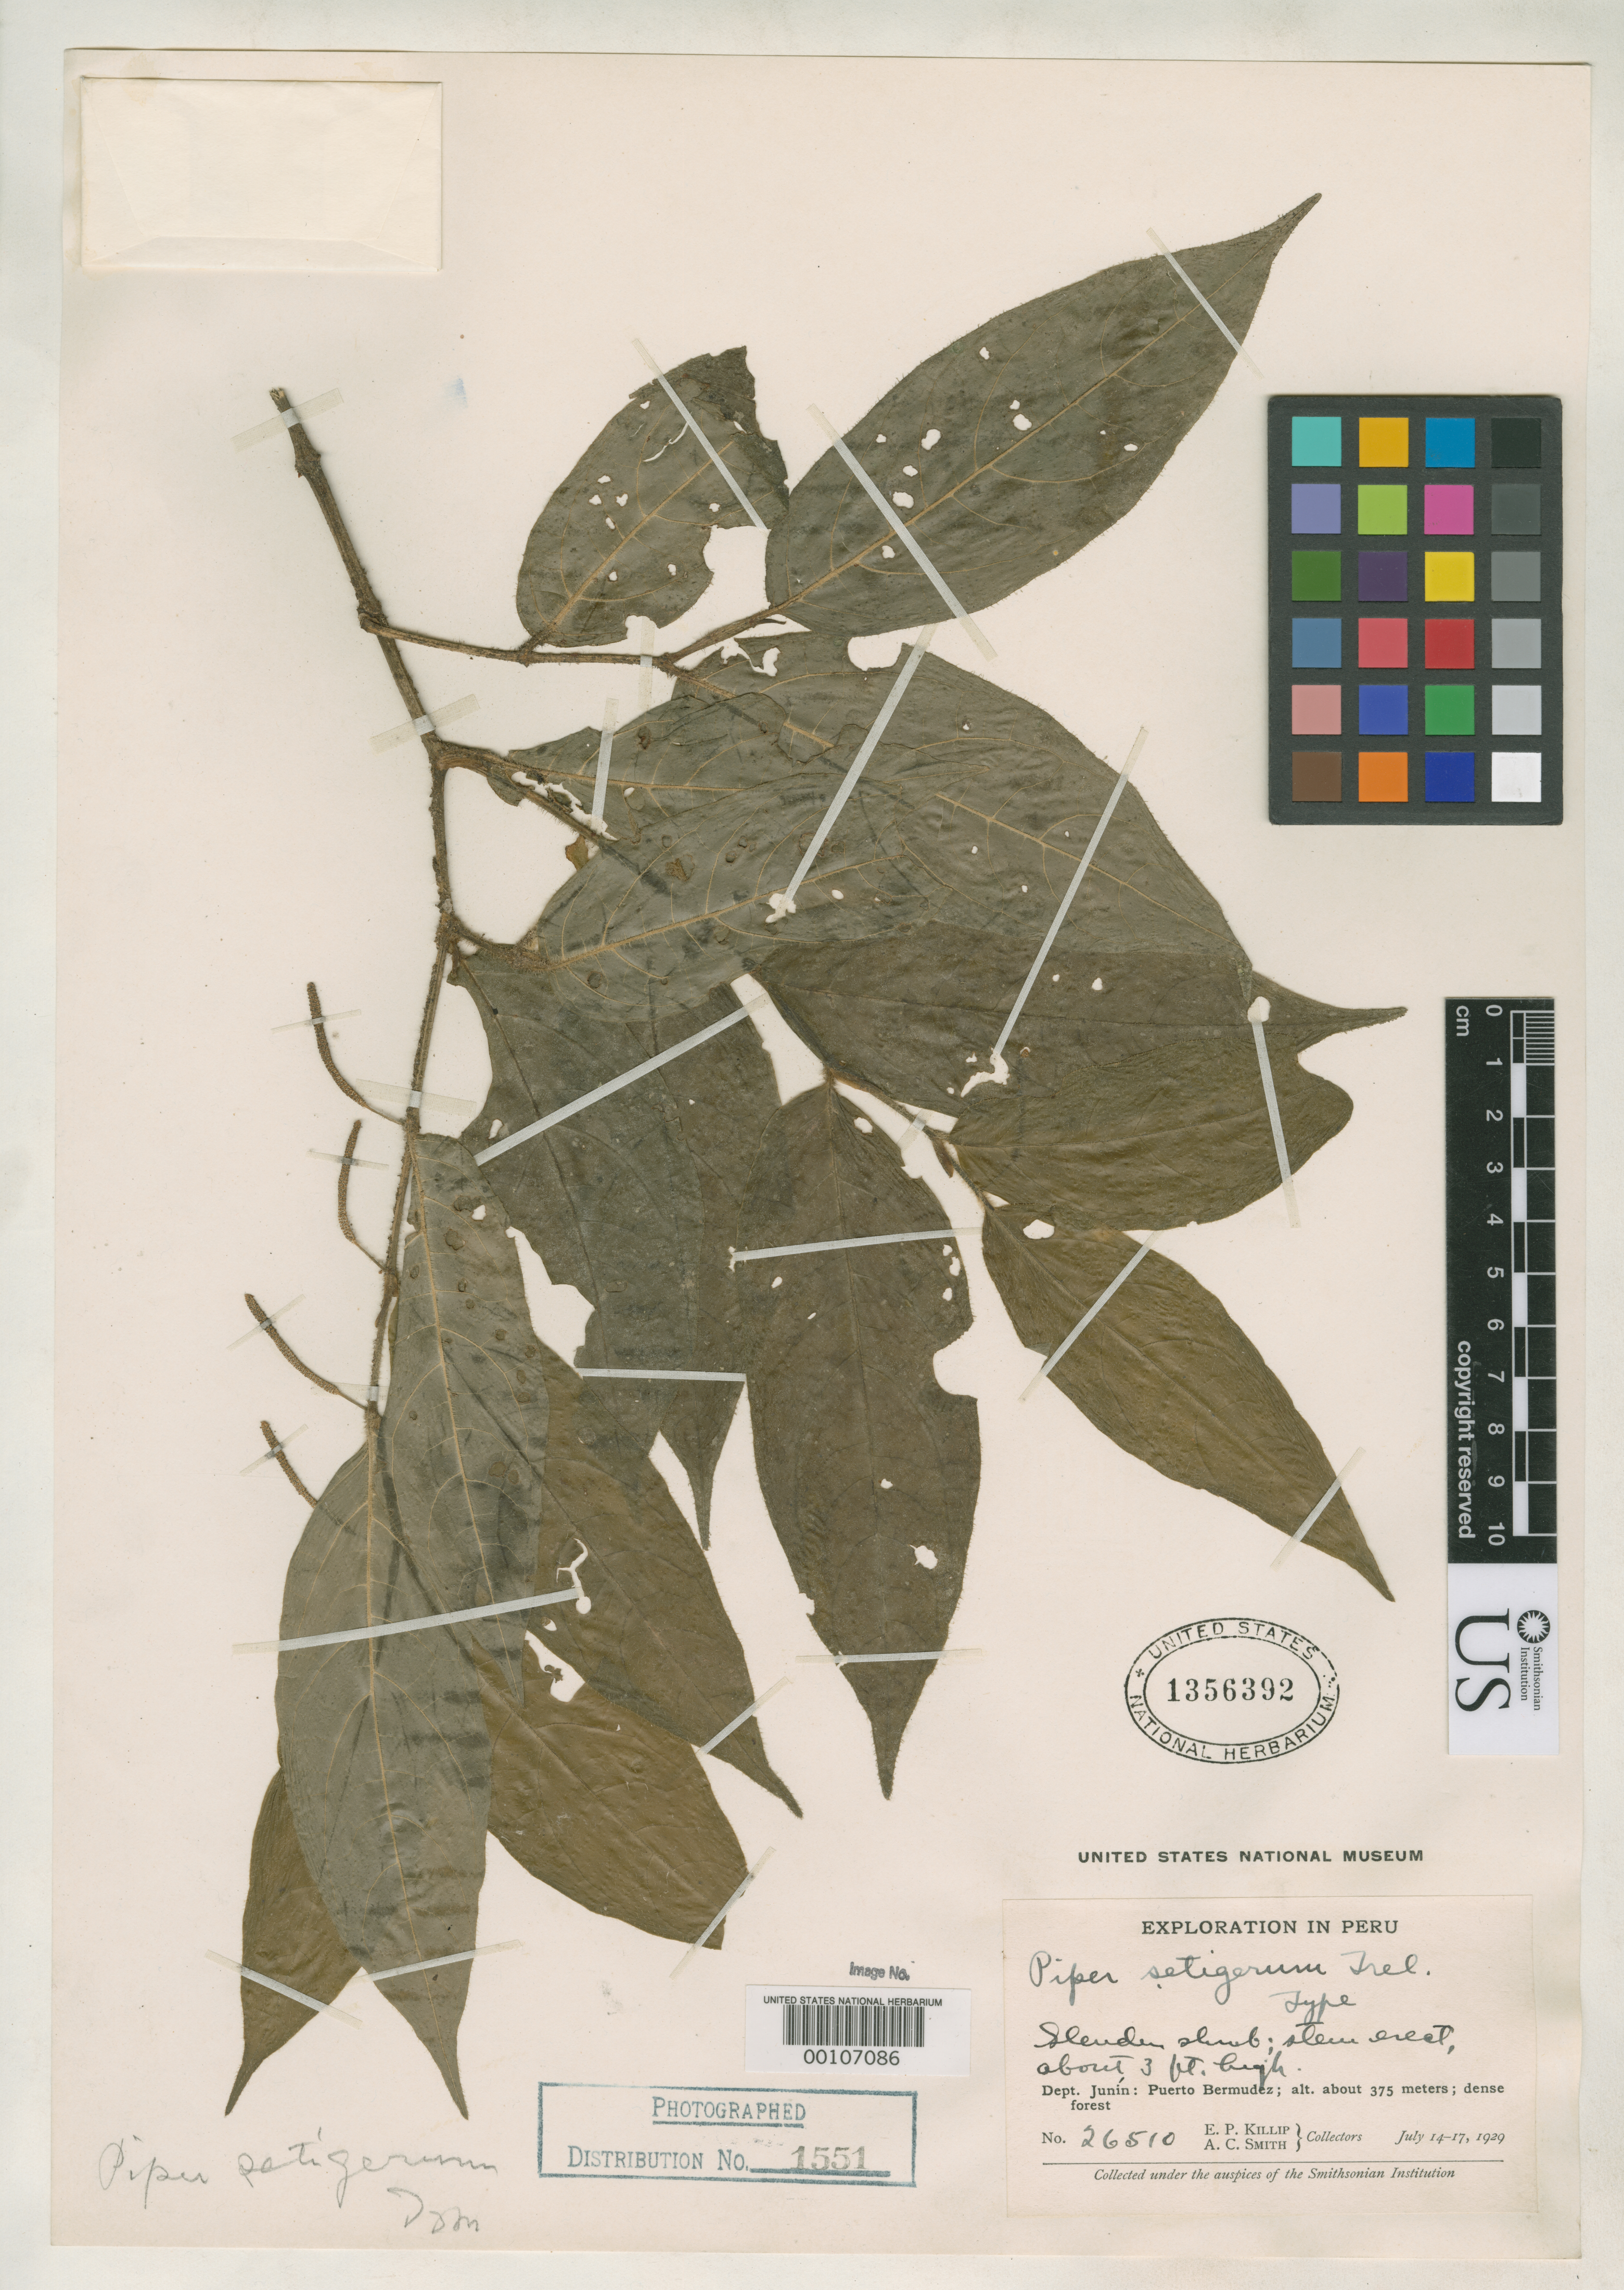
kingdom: Plantae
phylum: Tracheophyta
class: Magnoliopsida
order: Piperales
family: Piperaceae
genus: Piper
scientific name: Piper setigerum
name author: Trel. in J.F. Macbr.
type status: Holotype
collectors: E. P. Killip & A. C. Smith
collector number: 26510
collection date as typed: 14 Jul 1929 to 17 Jul 1929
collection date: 1929-07-14/1929-07-17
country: Peru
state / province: Junín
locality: Puerto Bermudez.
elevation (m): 375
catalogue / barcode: US 1356392